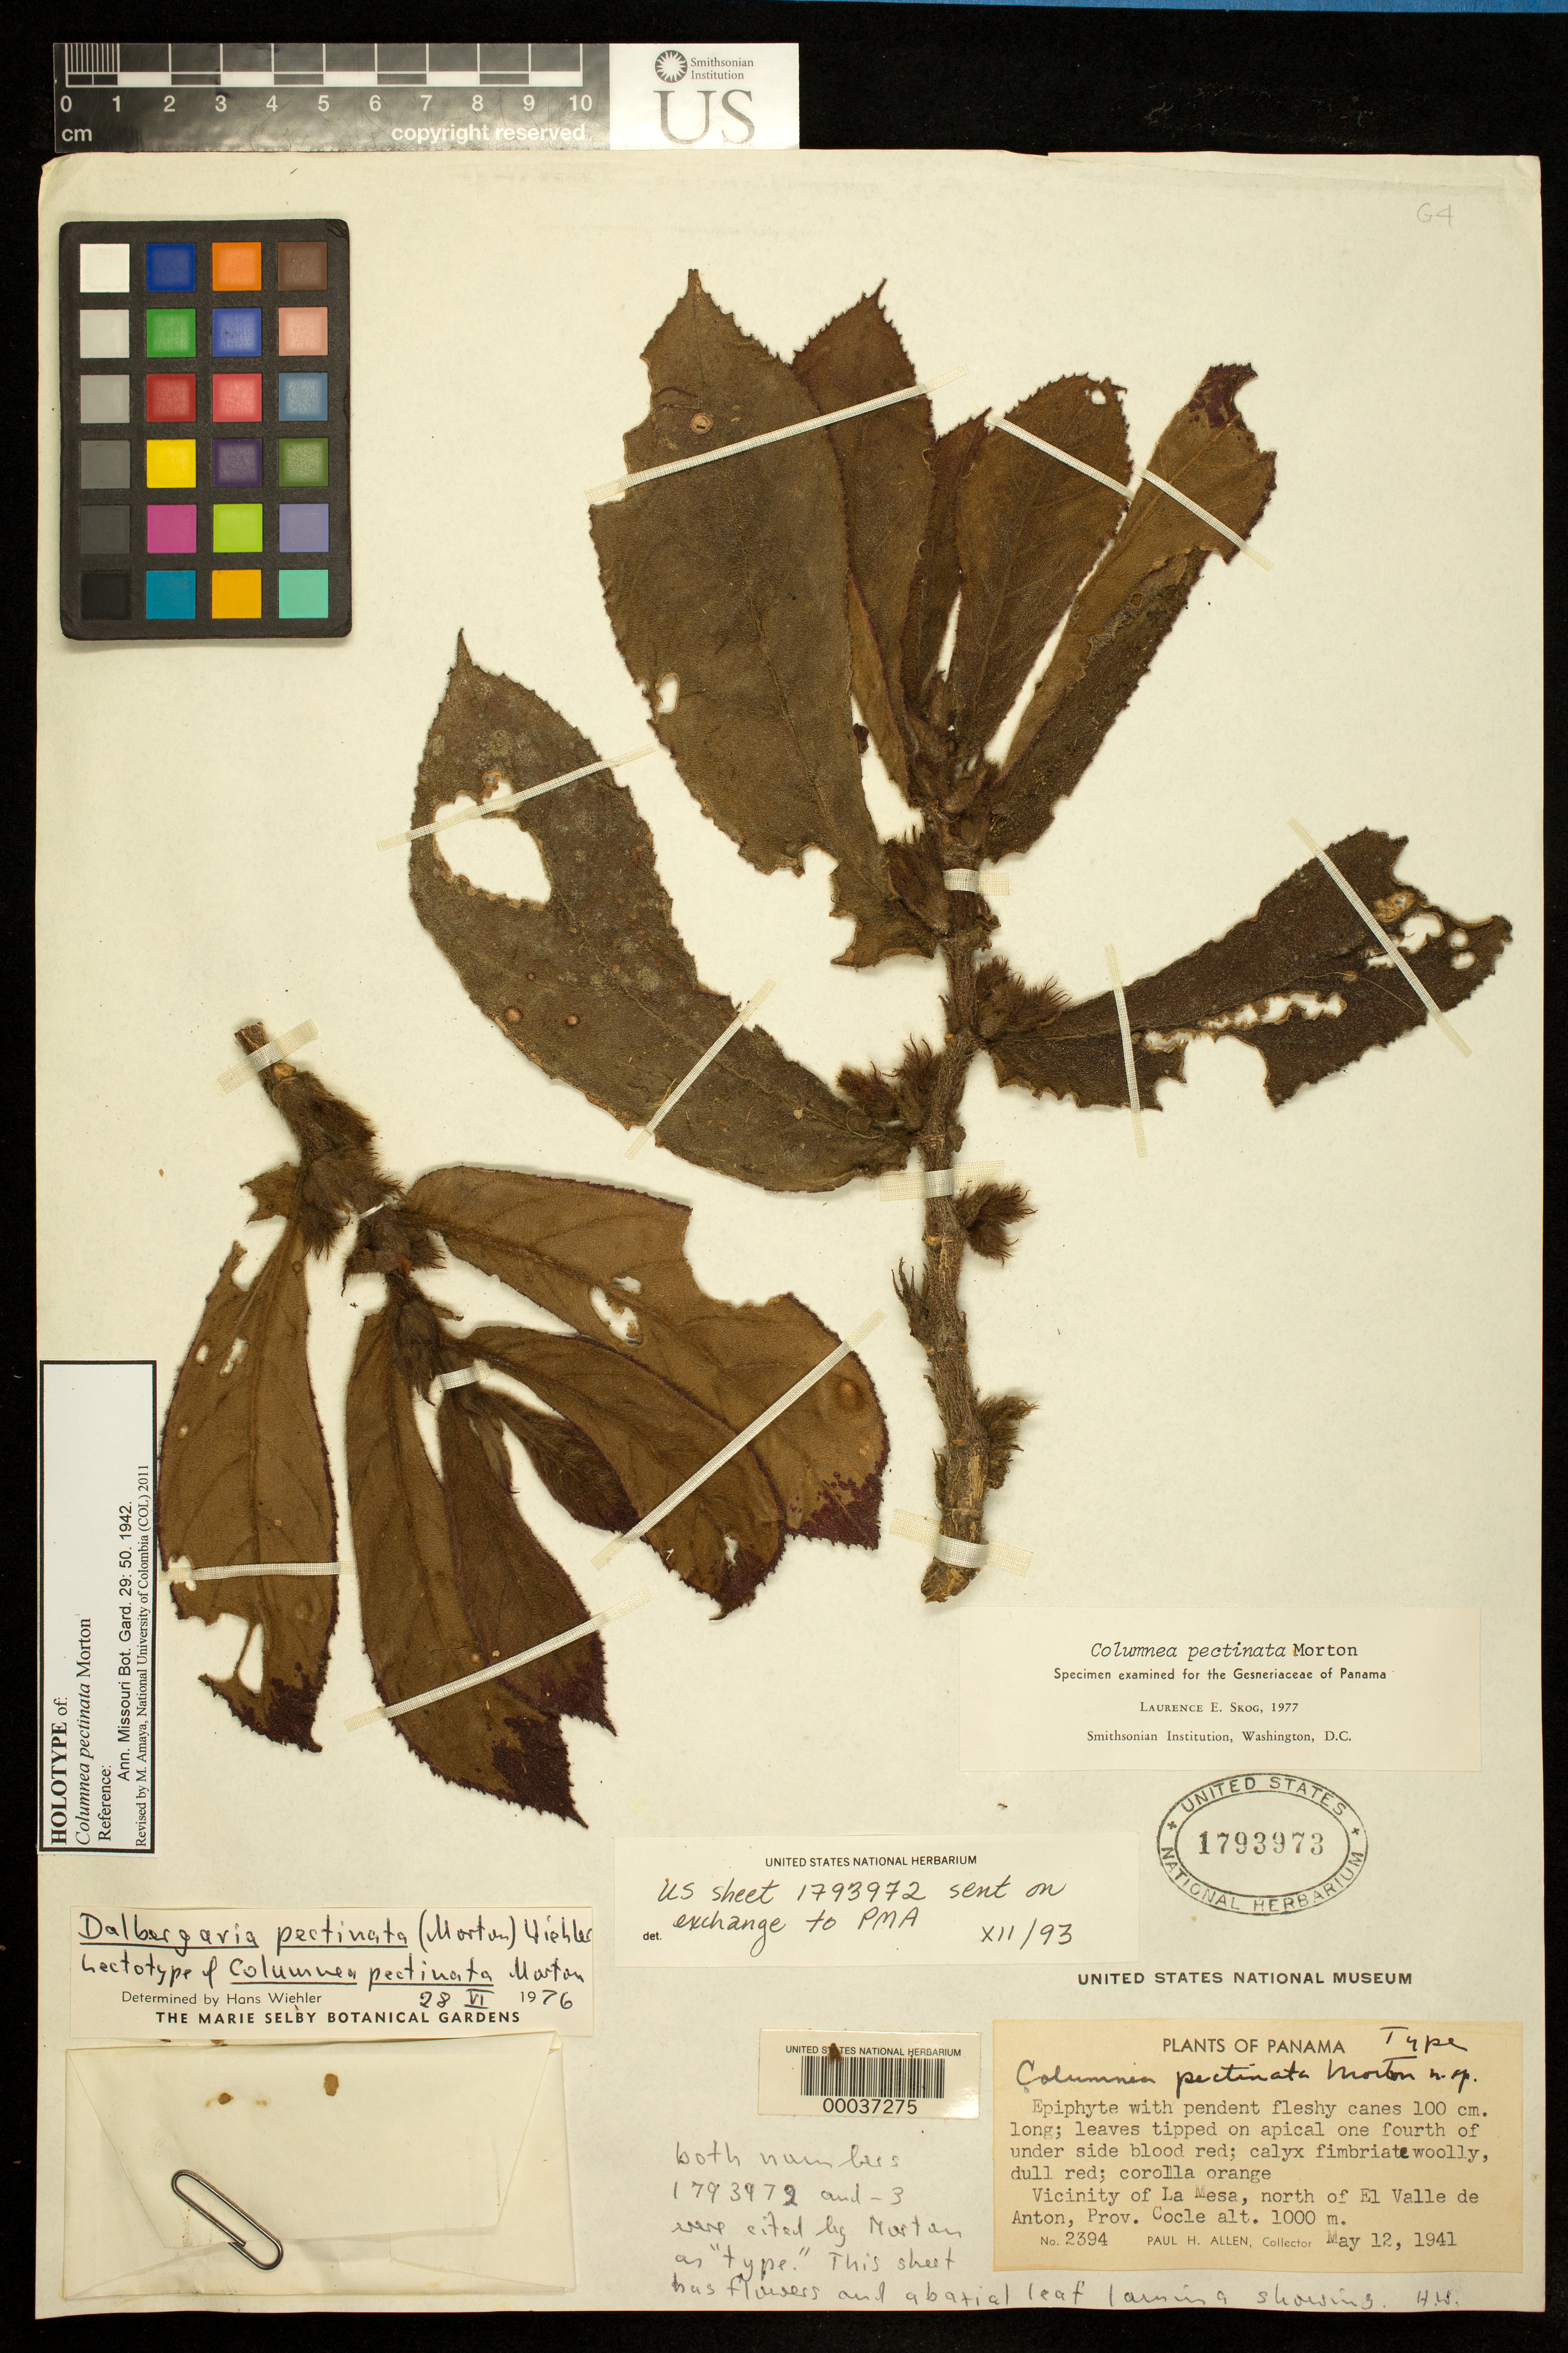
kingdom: Plantae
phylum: Tracheophyta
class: Magnoliopsida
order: Lamiales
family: Gesneriaceae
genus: Columnea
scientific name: Columnea pectinata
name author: C.V. Morton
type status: Holotype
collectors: P. H. Allen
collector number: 2394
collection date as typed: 12 May 1941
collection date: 1941-05-12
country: Panama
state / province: Coclé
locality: Vicinity of La Mesa, N of el Valle De Anton.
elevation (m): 1000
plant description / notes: Protologue cites "Type" as "U.S. Nat. Herb., nos. 1,793,972-3" This sheet (USNH 1793972) was annotated (1976) as "lectotype" by H. Wiehler. USNH was 1793973 sent on exchange to PMA in Dec. 1993. See microfiche 803/e06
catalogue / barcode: US 1793973